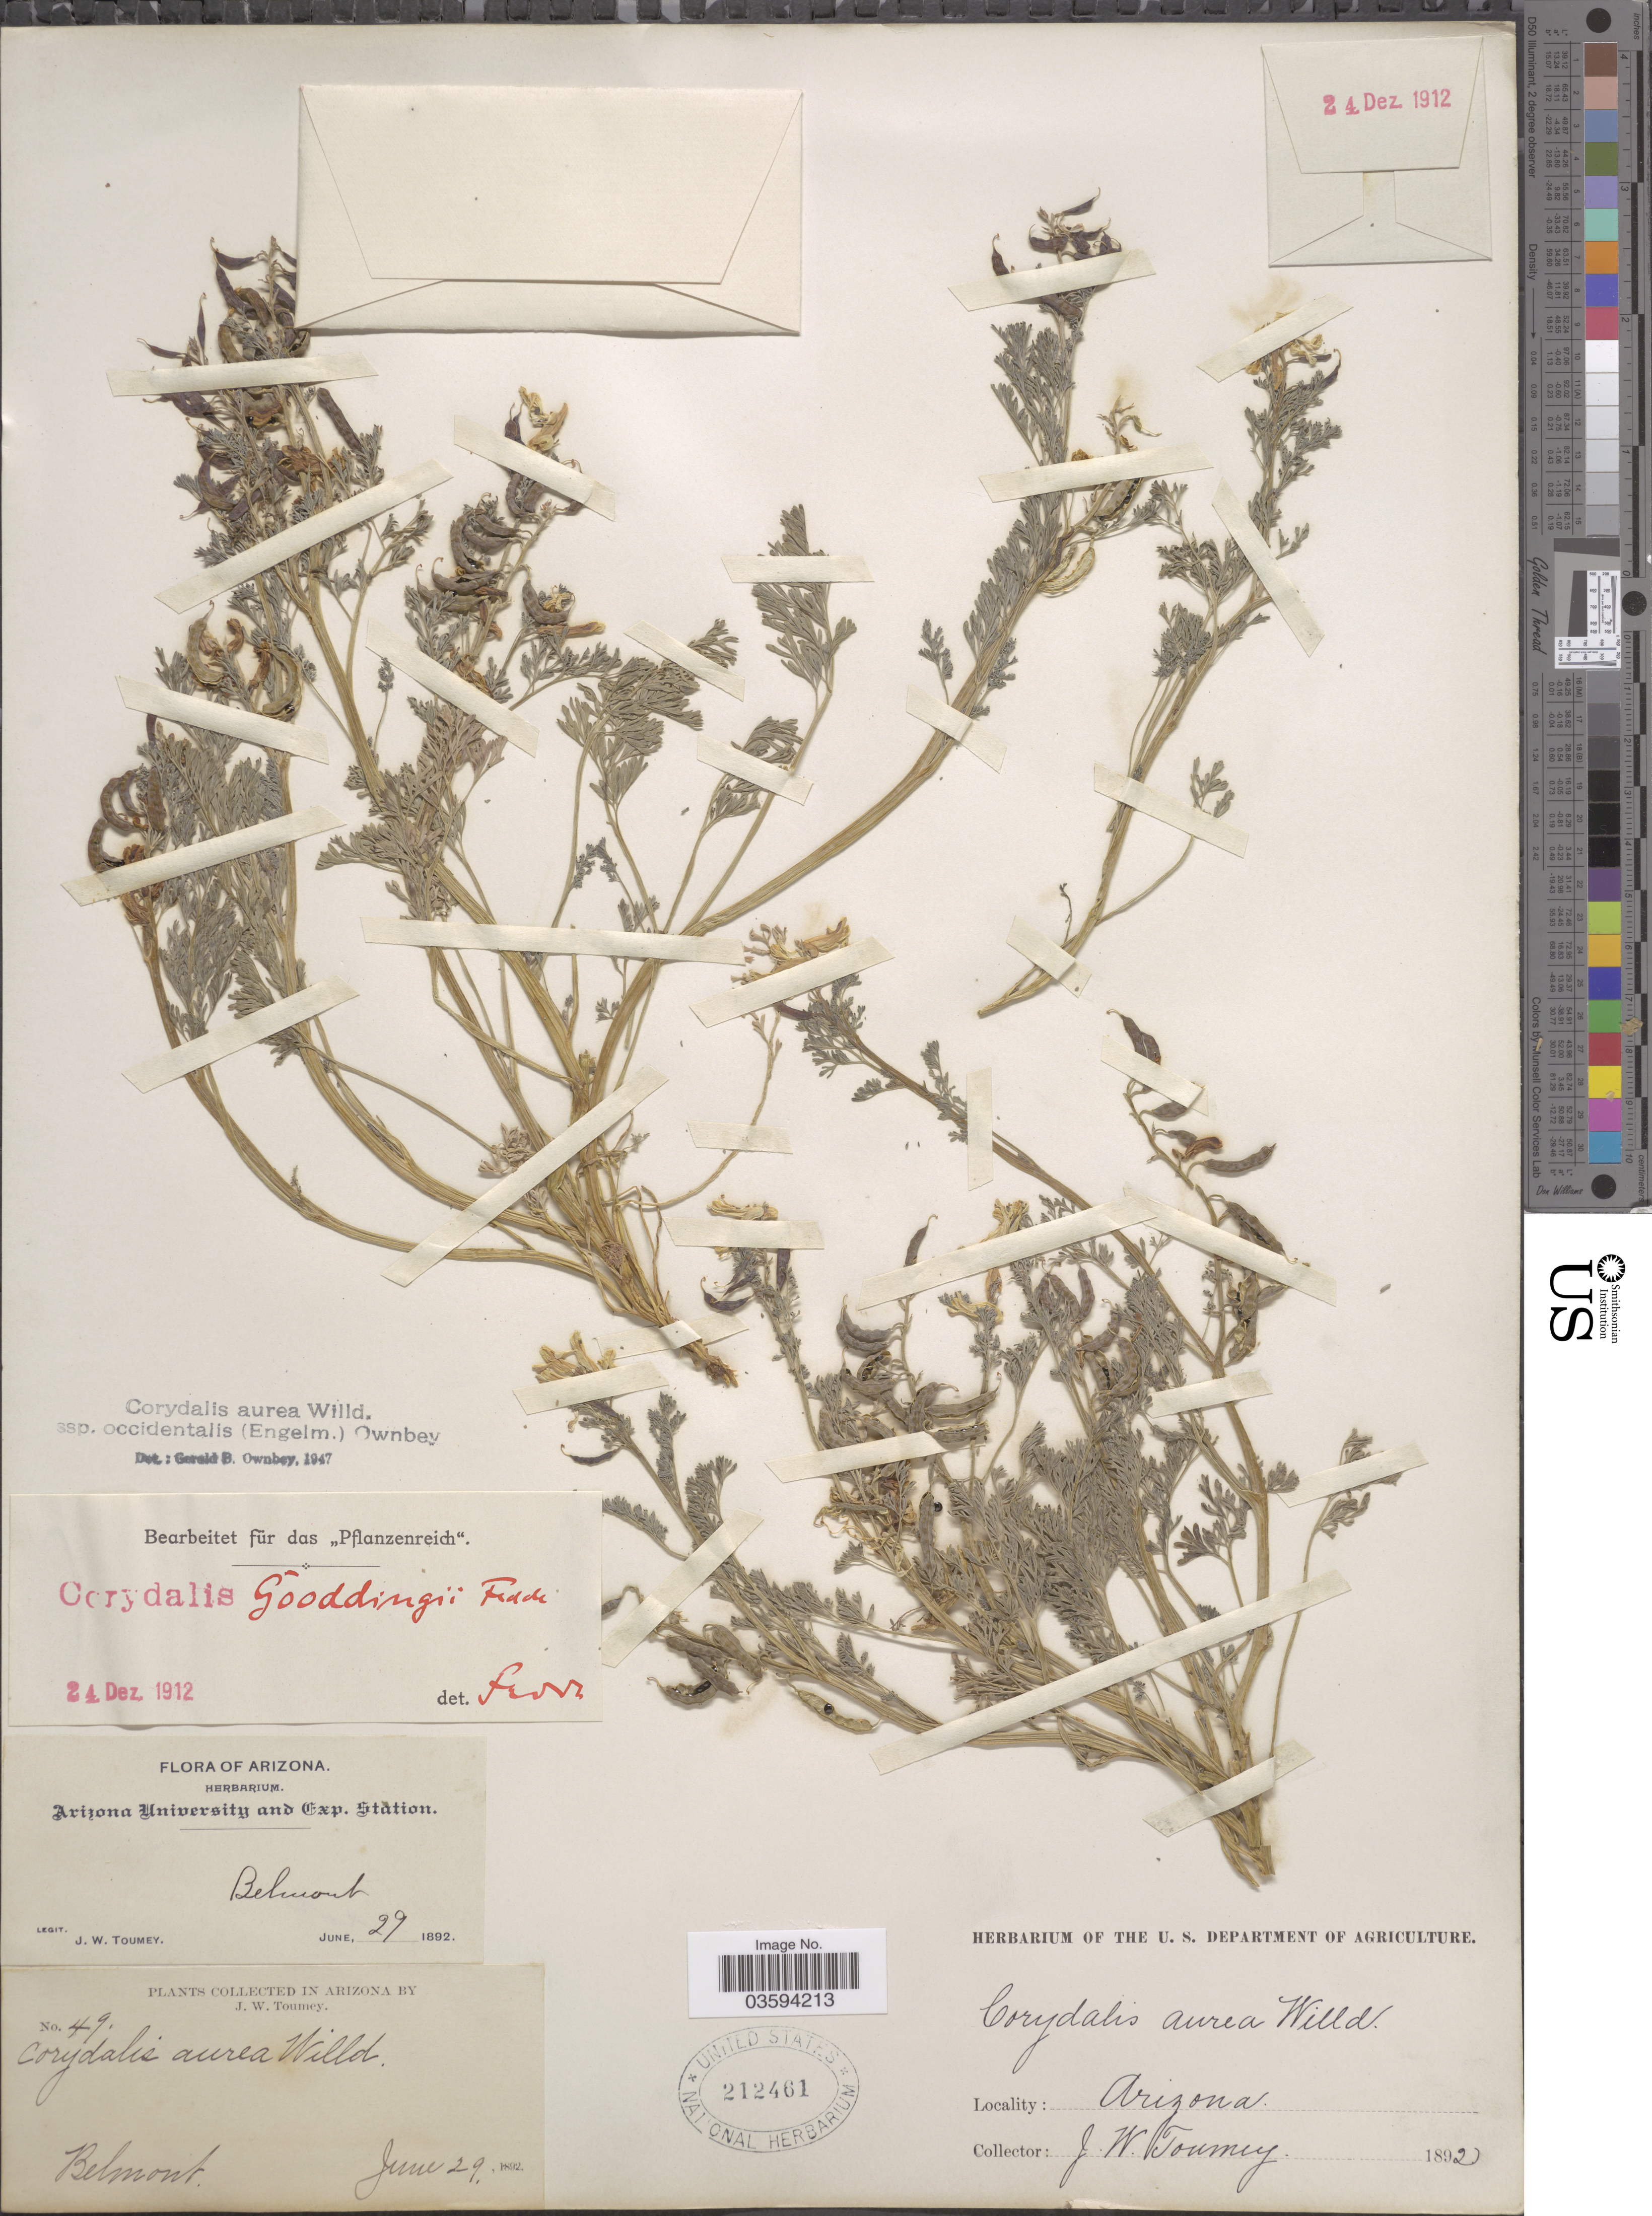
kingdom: Plantae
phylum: Tracheophyta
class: Magnoliopsida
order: Ranunculales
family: Papaveraceae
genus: Corydalis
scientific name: Corydalis aurea subsp. occidentalis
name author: Willd.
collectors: J. W. Toumey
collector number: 49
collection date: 1892-06-29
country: United States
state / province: Arizona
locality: Belmont.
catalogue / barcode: US 212461